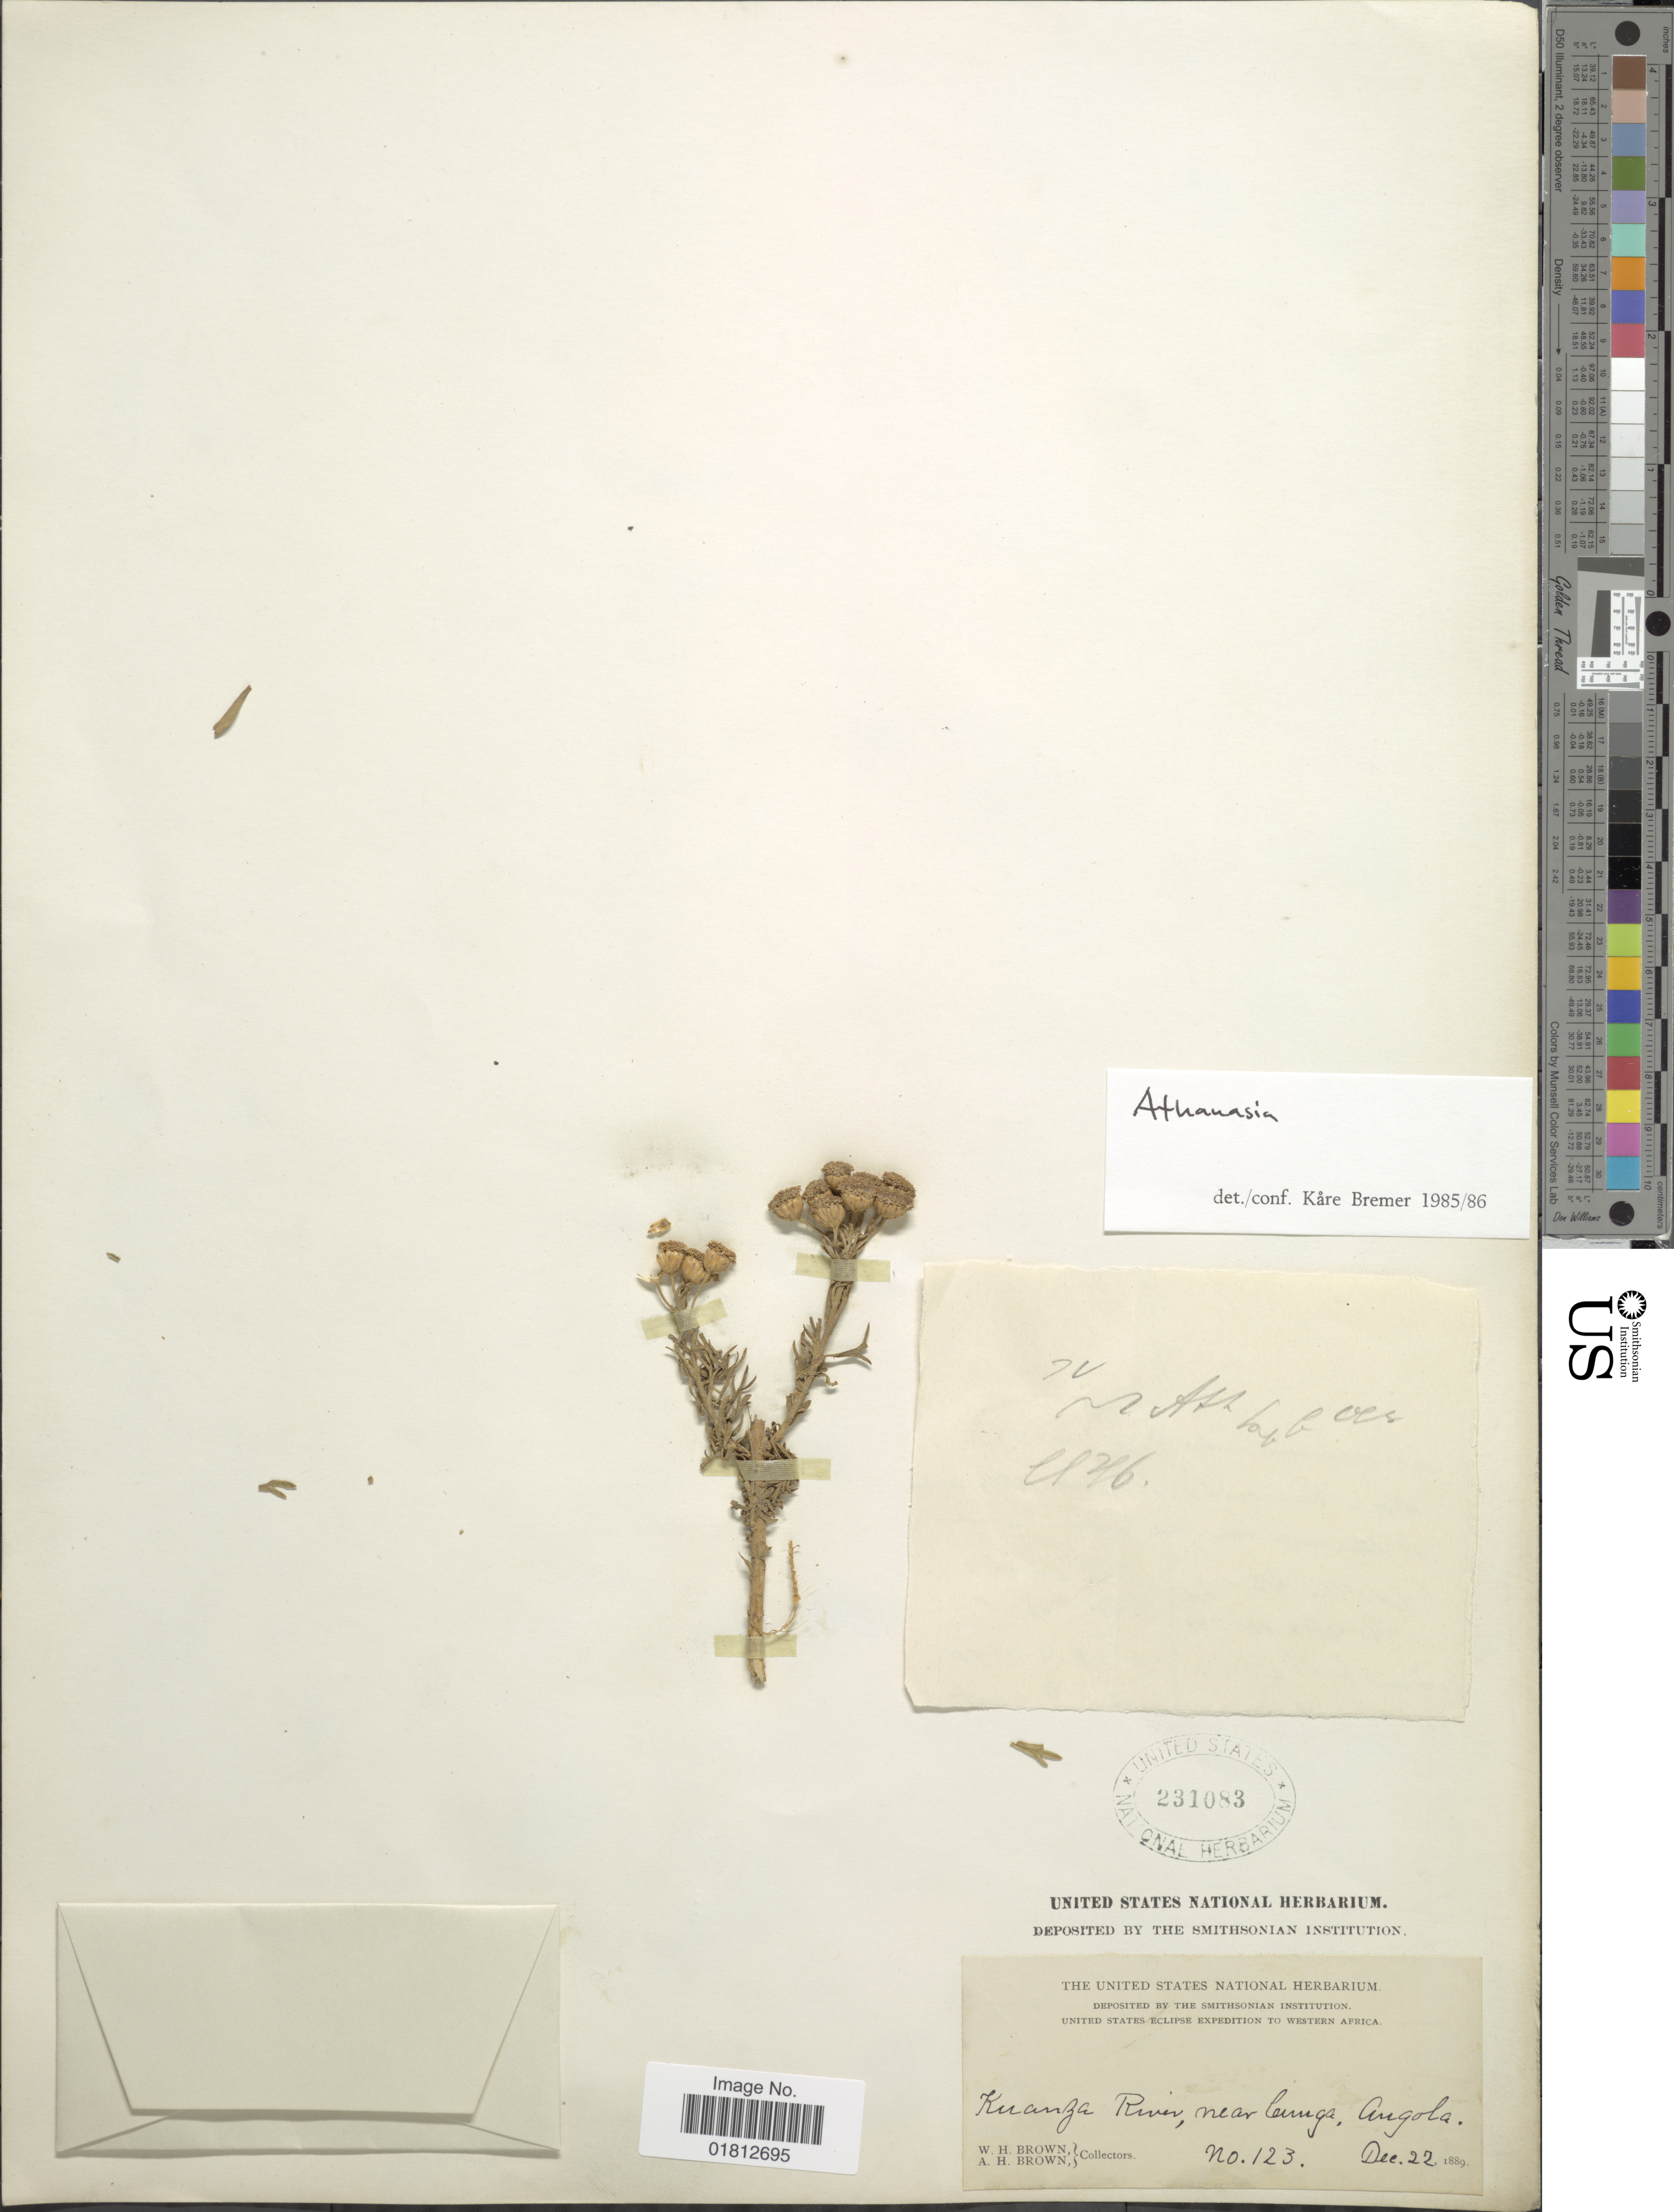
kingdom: Plantae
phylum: Tracheophyta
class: Magnoliopsida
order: Asterales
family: Asteraceae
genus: Athanasia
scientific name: Athanasia sp.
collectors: W. H. Brown & A. H. Brown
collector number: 123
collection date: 1889-12-22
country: Angola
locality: Kuanza River, near Cunga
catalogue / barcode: US 231083